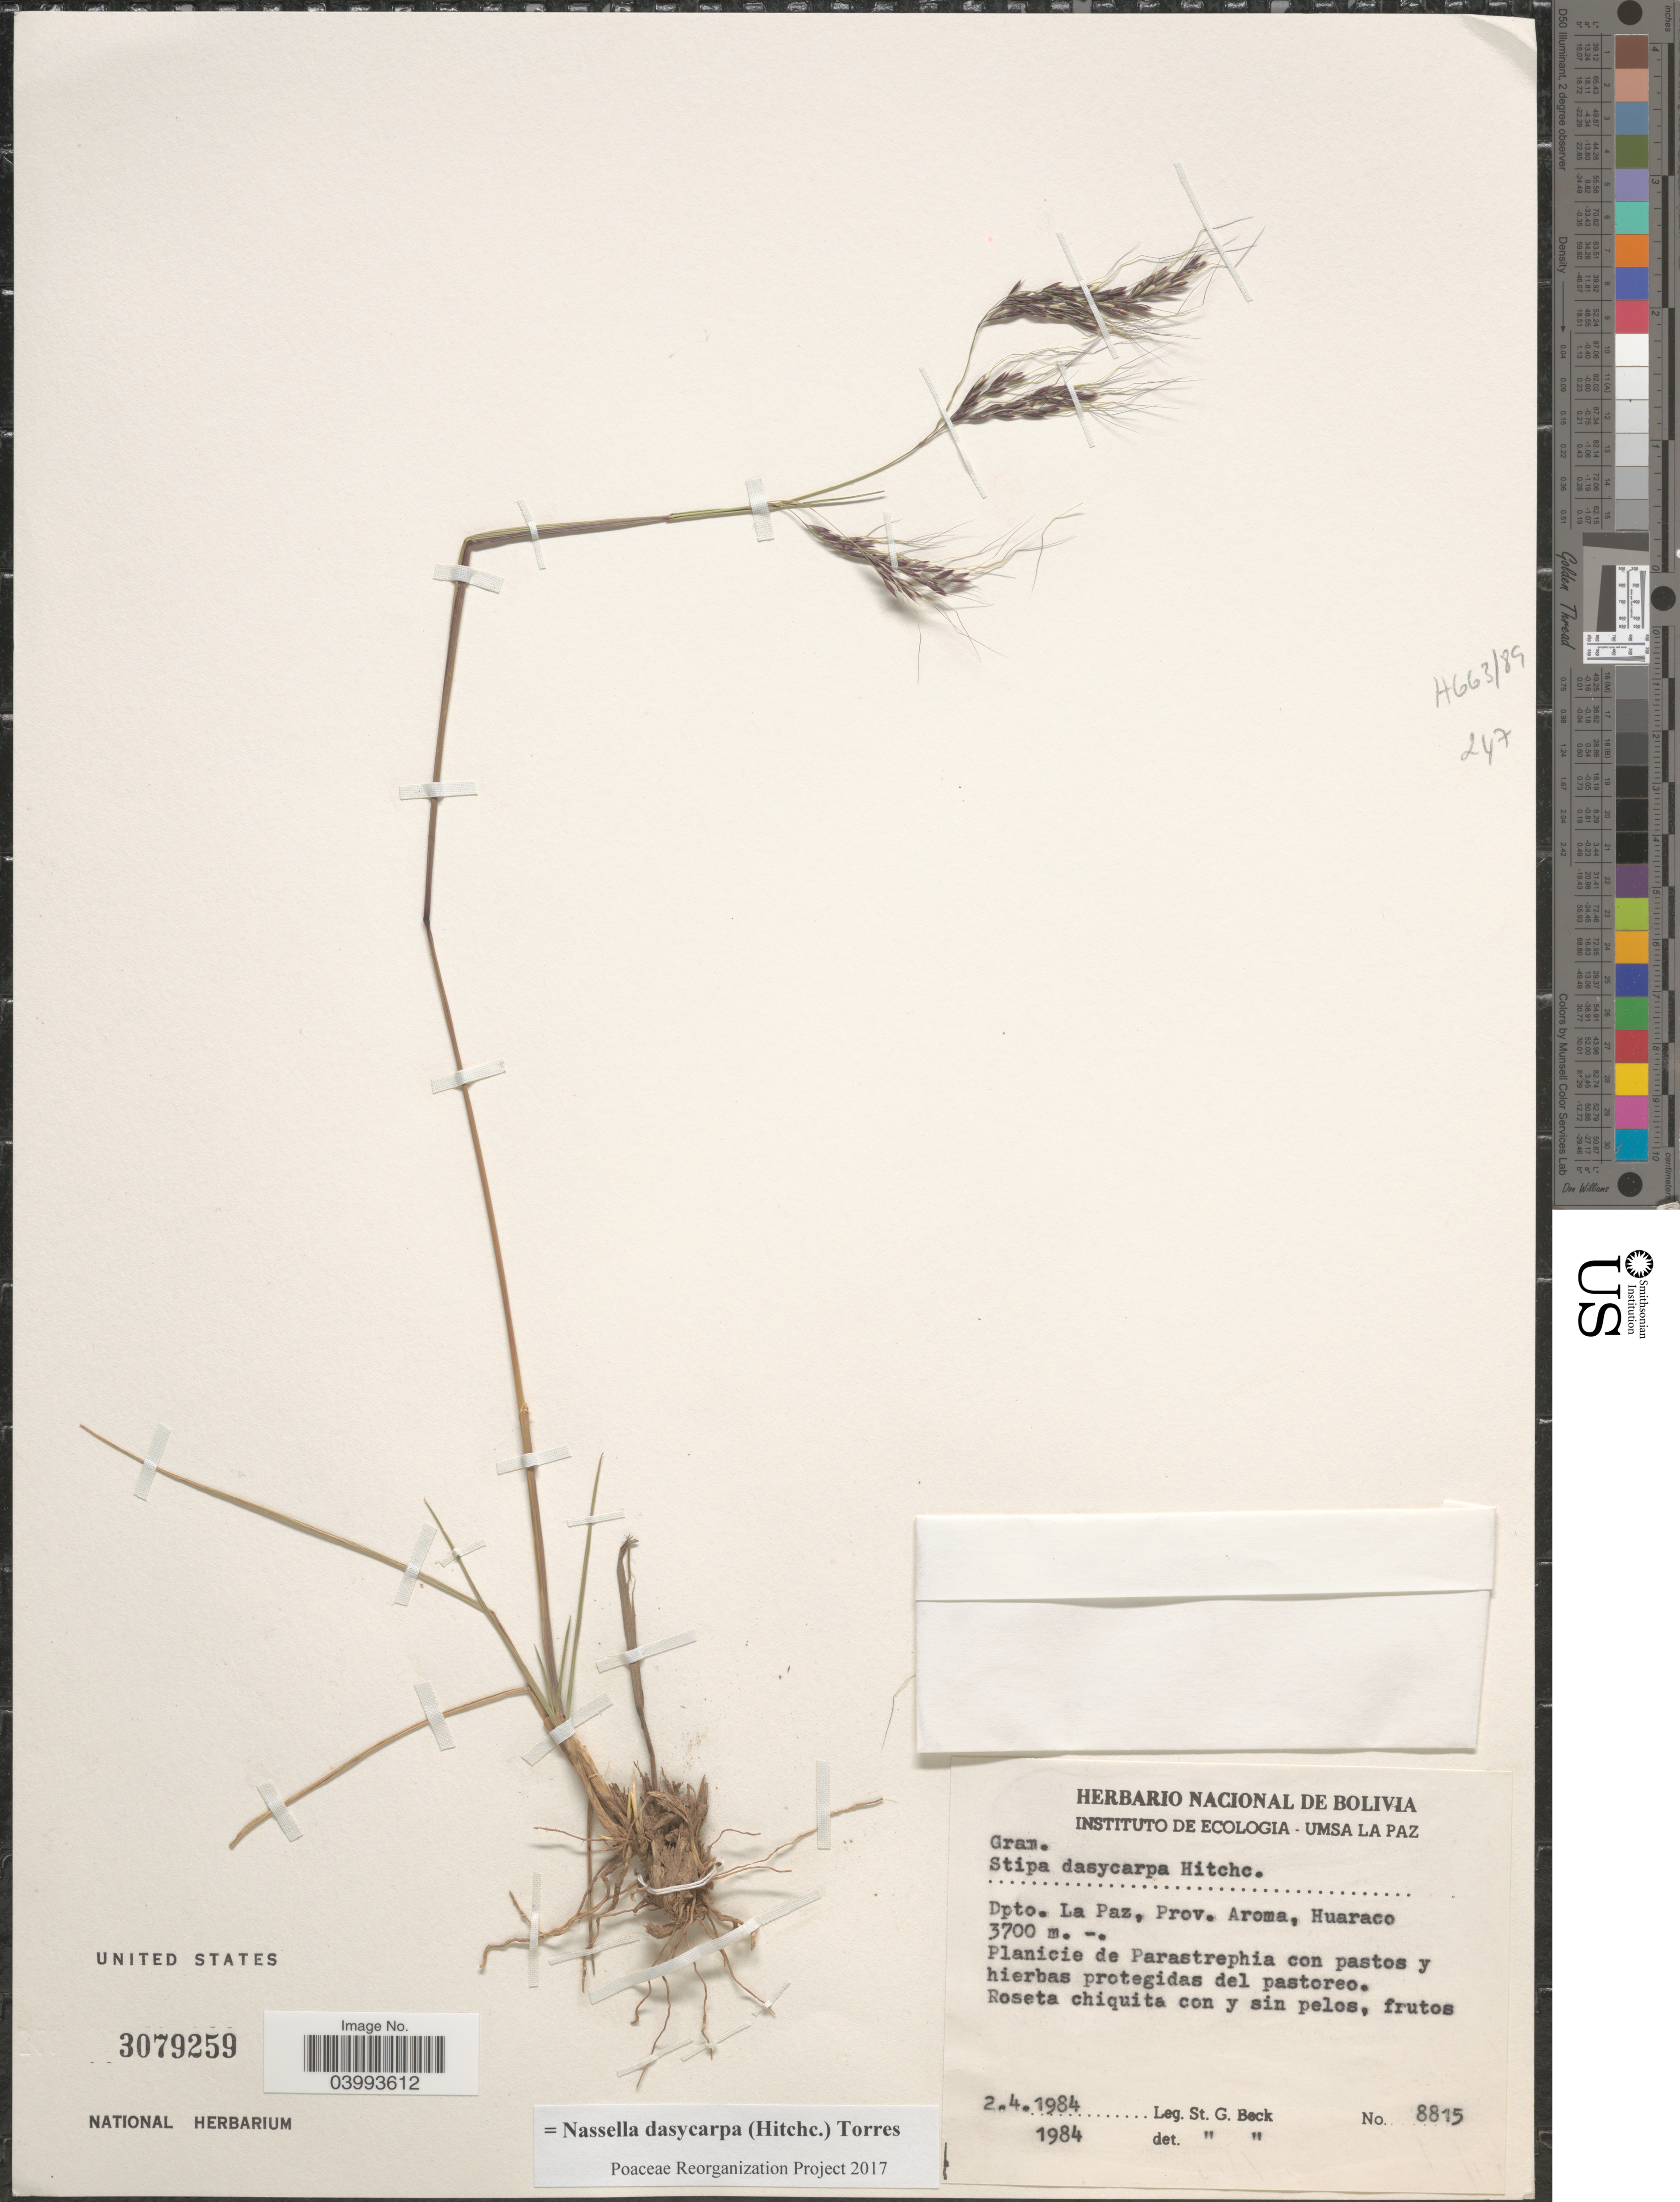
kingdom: Plantae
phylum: Tracheophyta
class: Liliopsida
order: Poales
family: Poaceae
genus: Nassella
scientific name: Nassella dasycarpa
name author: (Hitchc.) A.M. Torres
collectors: S. G. Beck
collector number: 8815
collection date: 1984-04-02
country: Bolivia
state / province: La Paz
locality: Dpto. La Paz, Prov. Aroma, Huaraco.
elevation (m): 3700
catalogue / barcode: US 3079259